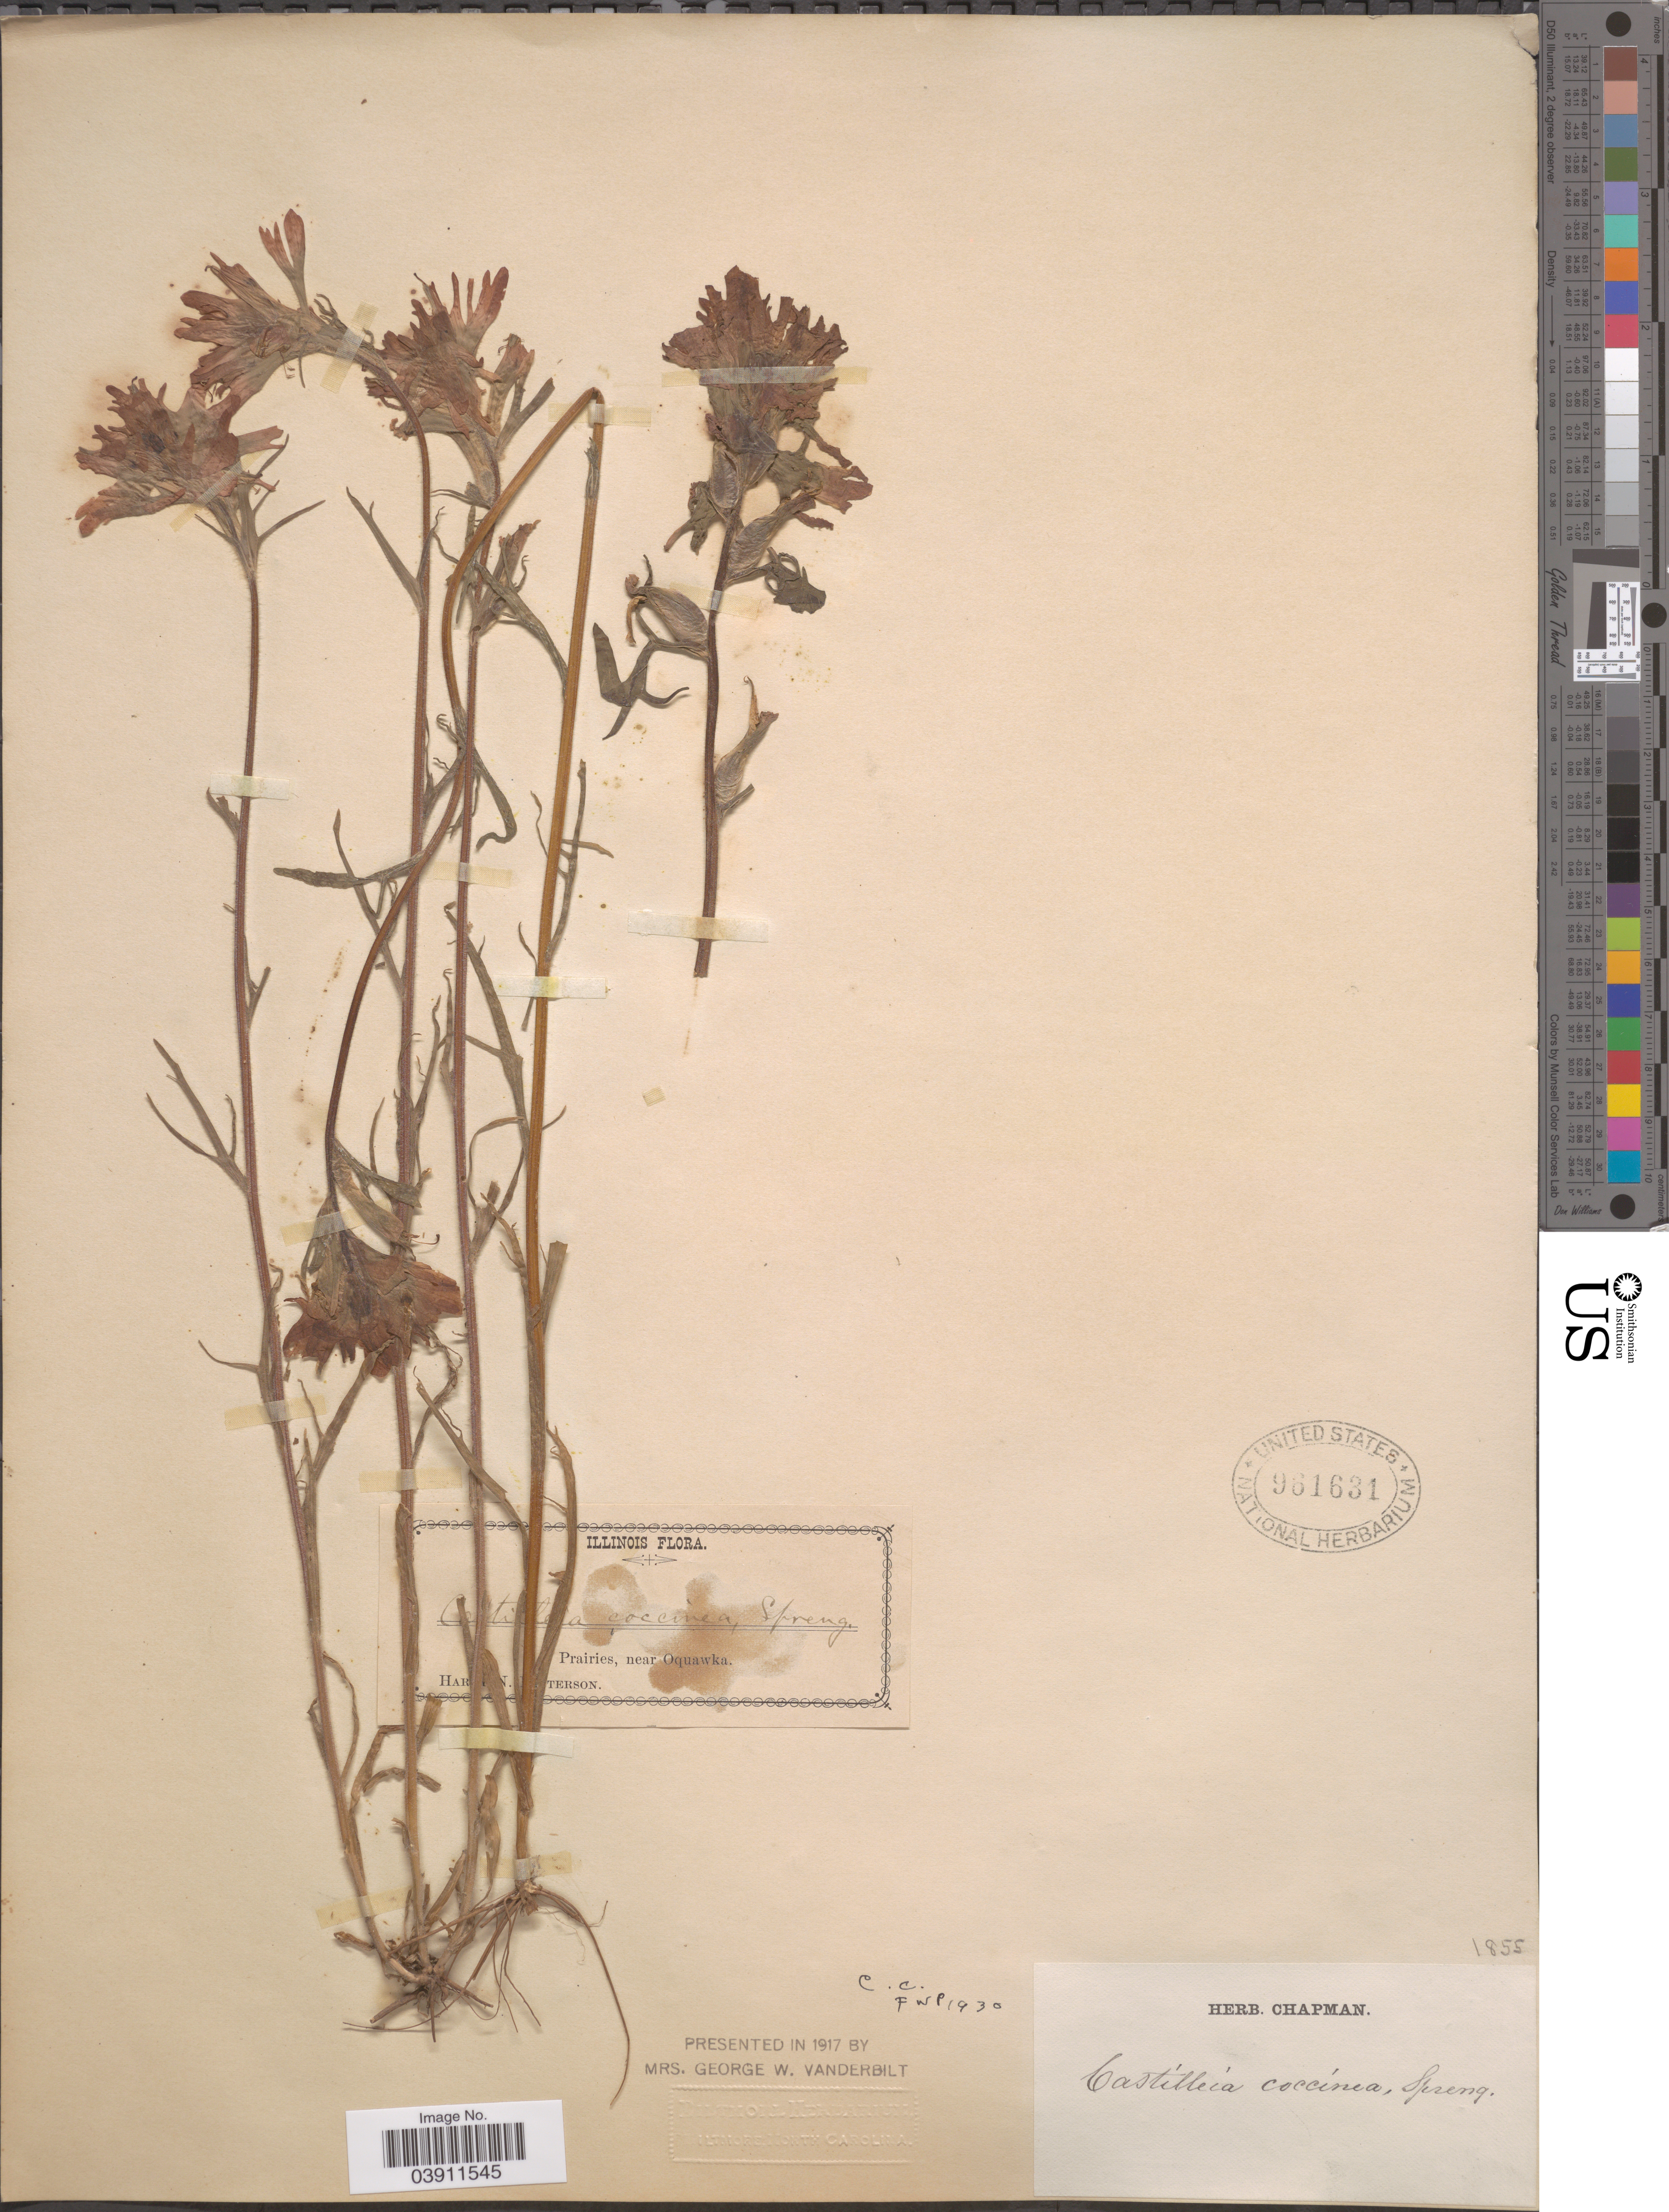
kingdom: Plantae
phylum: Tracheophyta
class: Magnoliopsida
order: Lamiales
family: Orobanchaceae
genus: Castilleja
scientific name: Castilleja coccinea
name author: (L.) Spreng.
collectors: H. N. Patterson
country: United States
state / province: Illinois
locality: Prairies, near Oquawka.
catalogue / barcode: US 961631